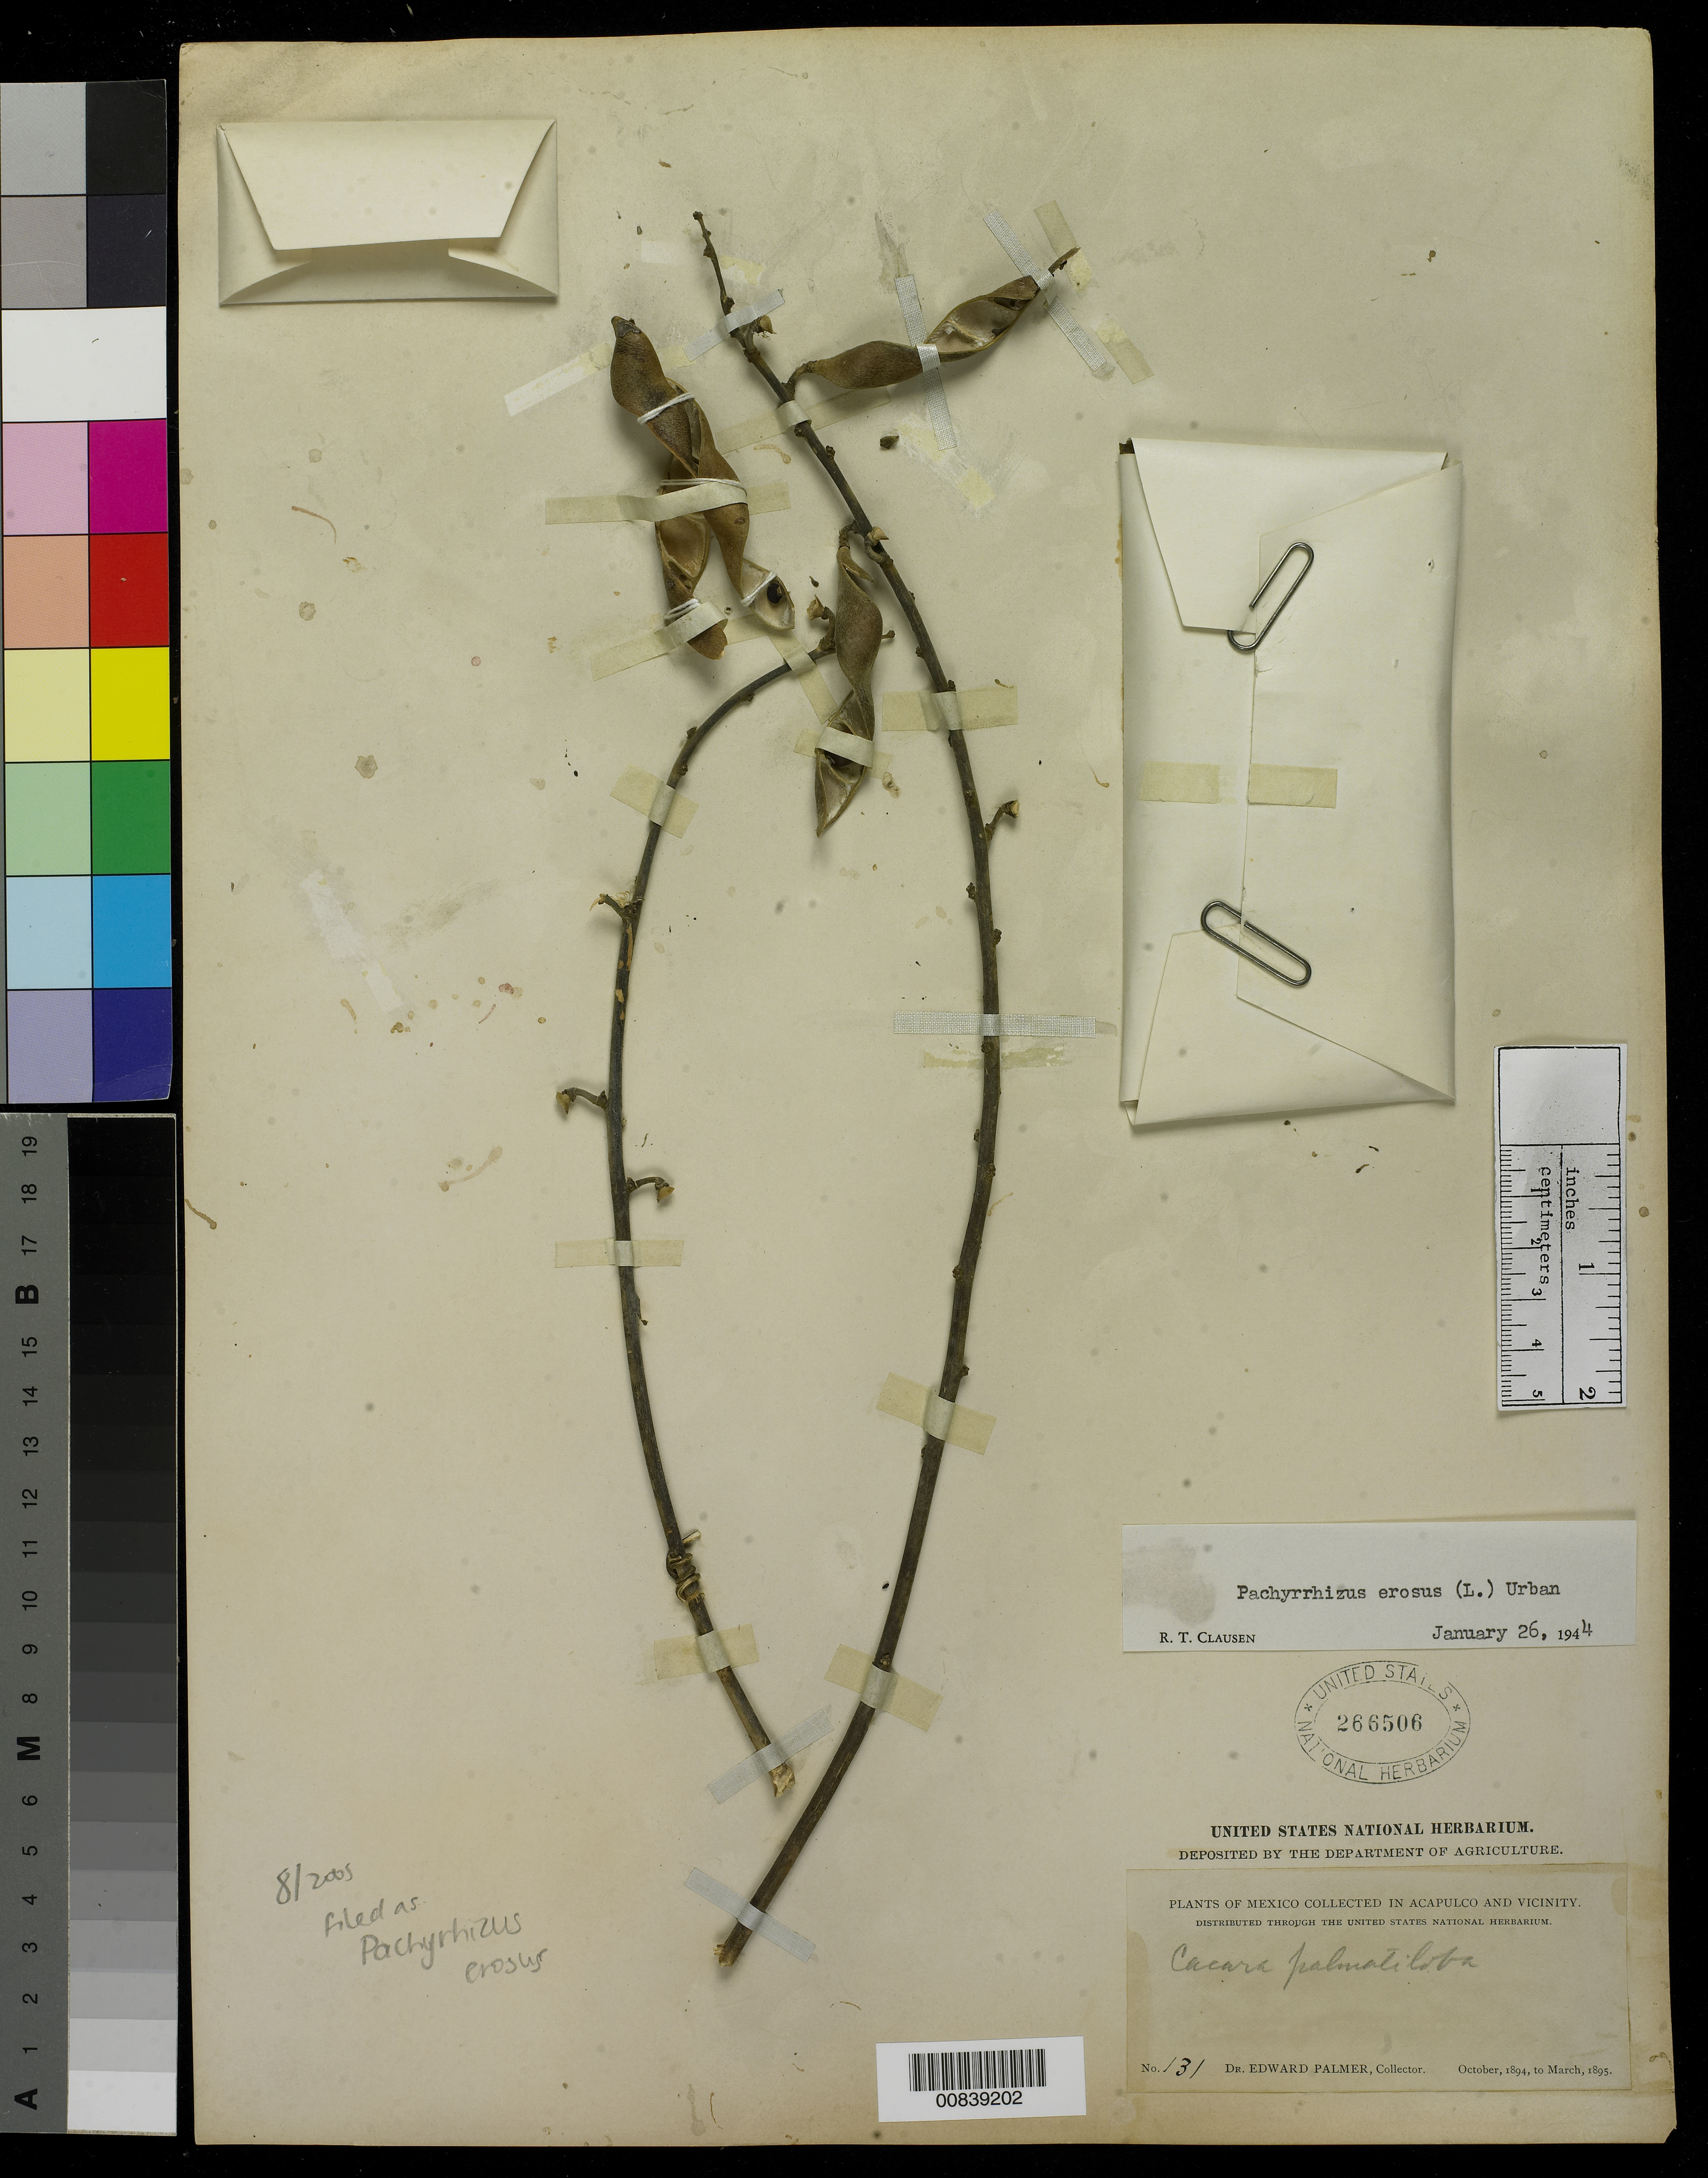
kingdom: Plantae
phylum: Tracheophyta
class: Magnoliopsida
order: Fabales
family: Fabaceae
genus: Pachyrhizus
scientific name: Pachyrhizus erosus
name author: (L.) Urb.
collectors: E. Palmer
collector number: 131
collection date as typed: Oct 1894 to -- Mar 1895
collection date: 1894-10/1895-03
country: Mexico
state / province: Guerrero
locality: Acapulco, Guerrero and vicinity.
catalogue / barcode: US 266506